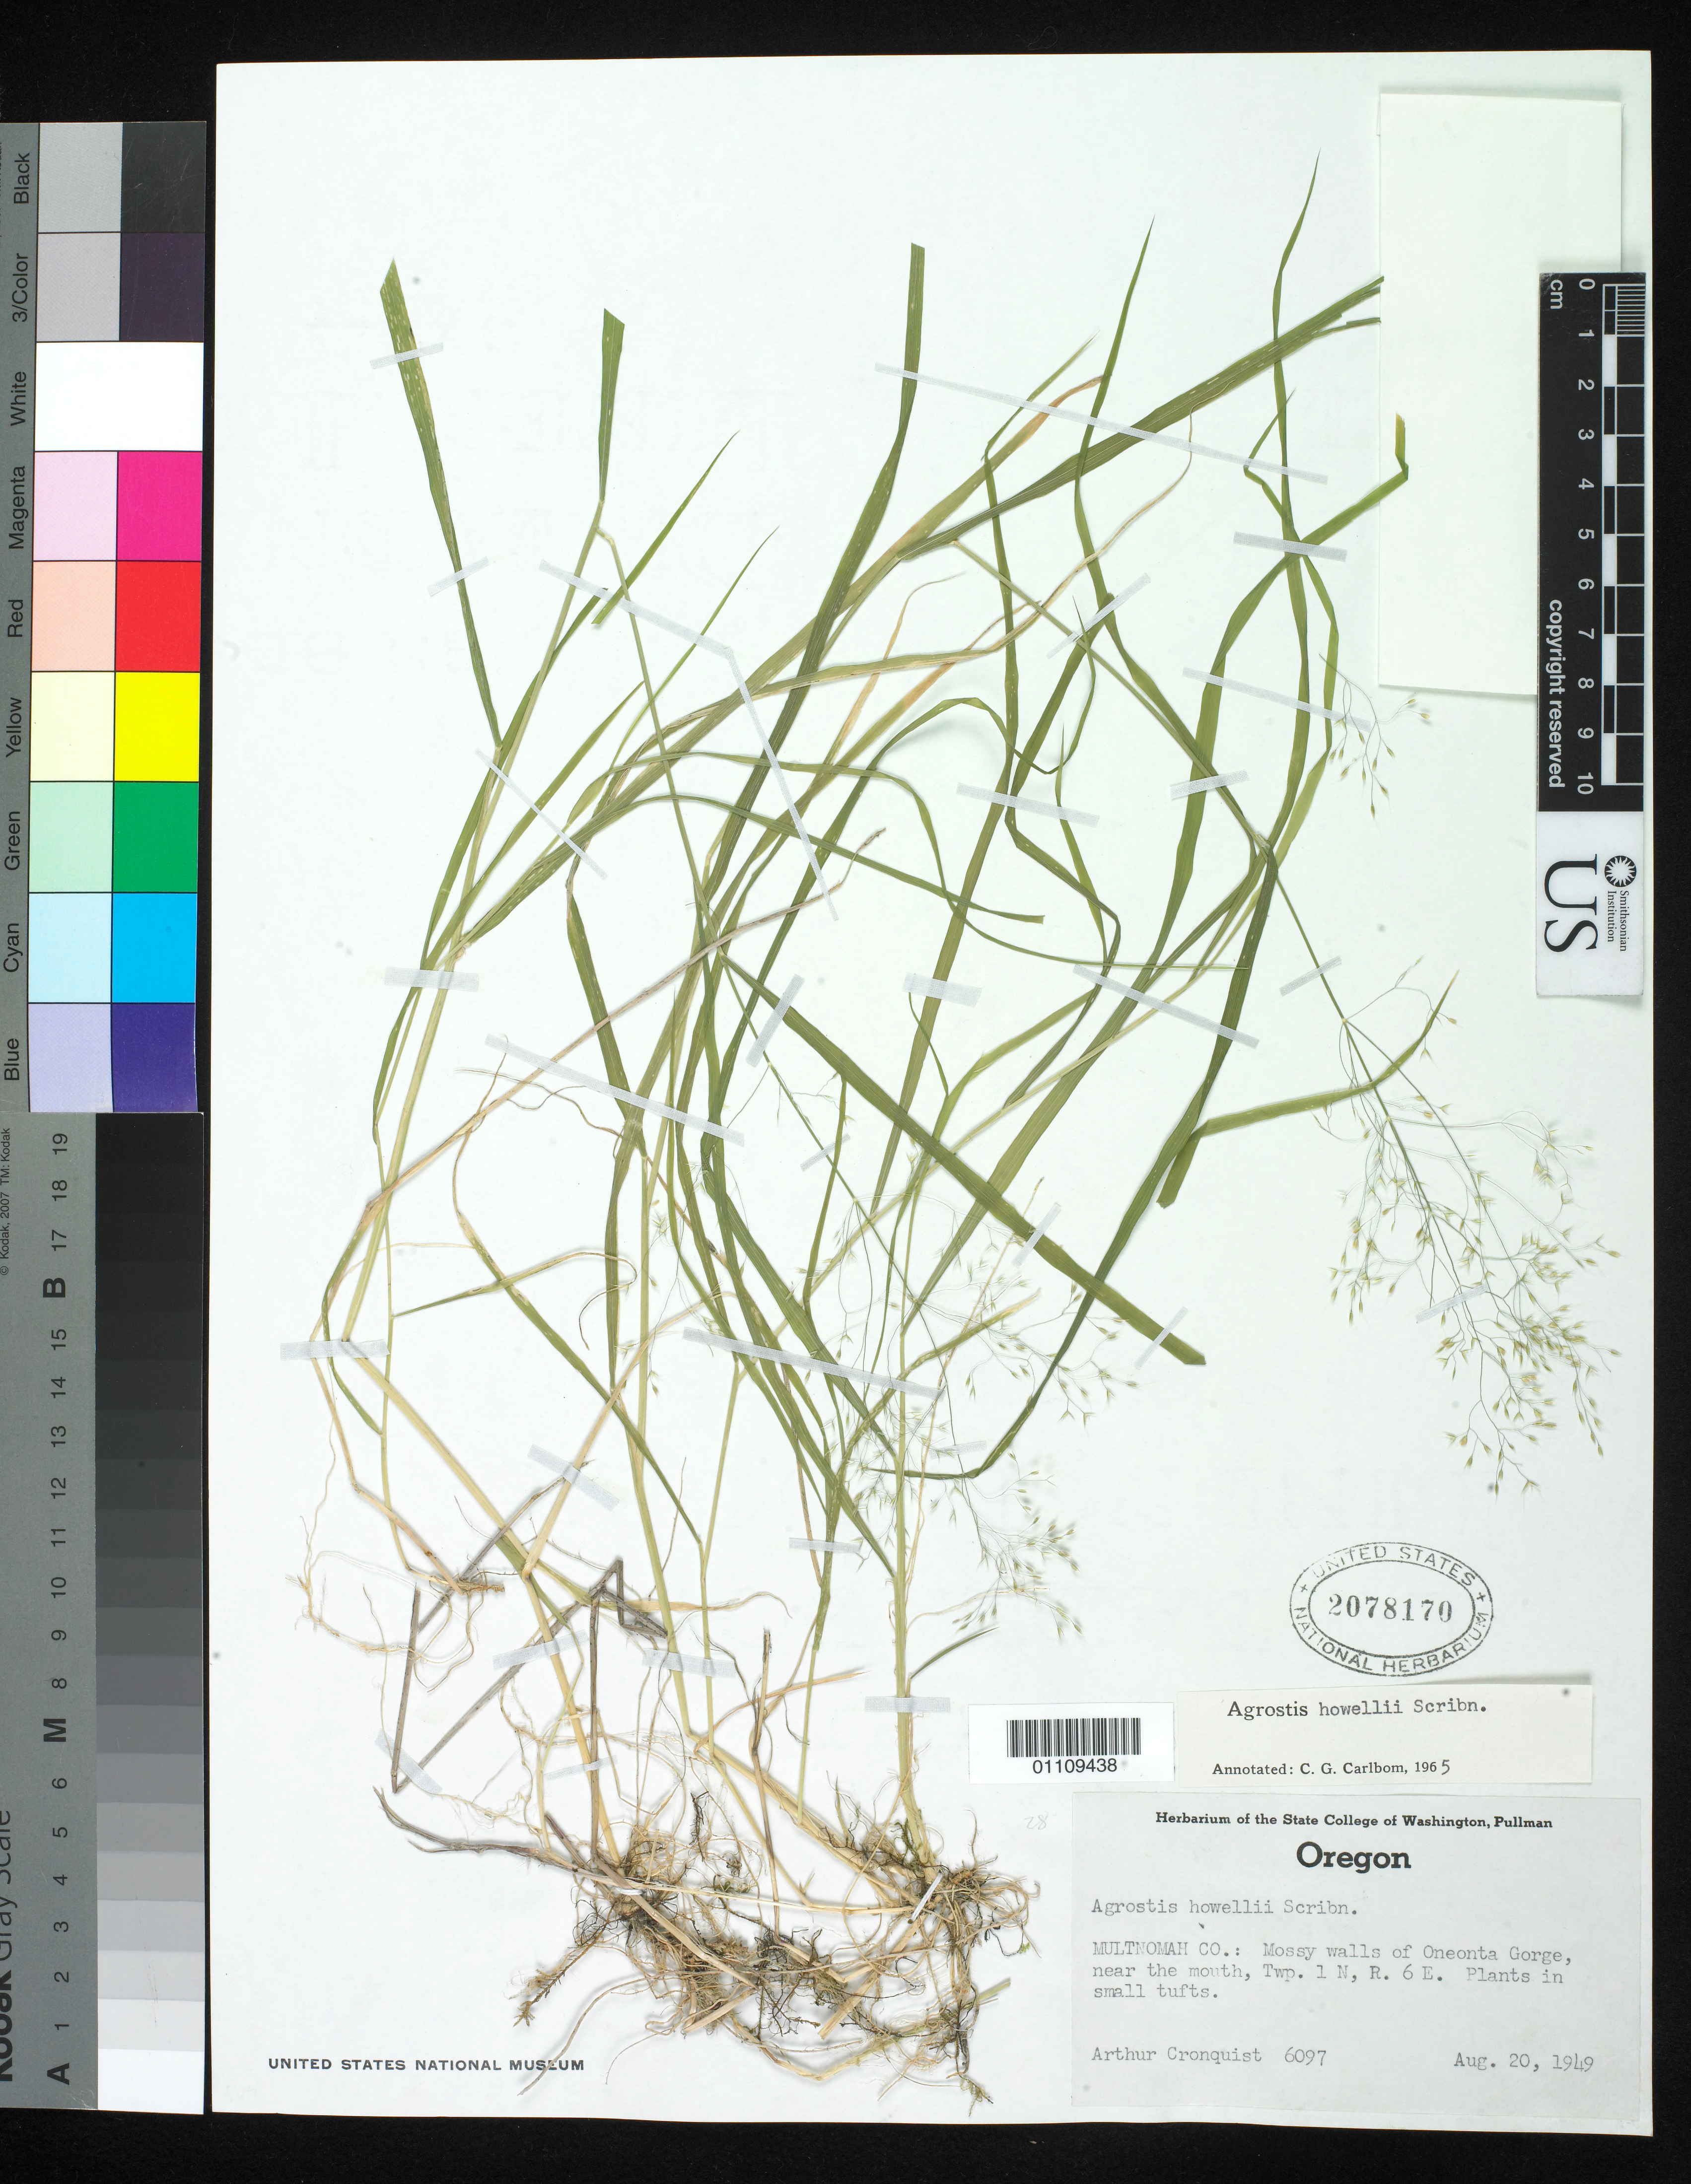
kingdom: Plantae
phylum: Tracheophyta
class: Liliopsida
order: Poales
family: Poaceae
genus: Agrostis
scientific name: Agrostis howellii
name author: Scribn.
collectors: A. J. Cronquist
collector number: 6097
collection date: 1921-08-09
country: United States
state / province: Oregon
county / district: Multnomah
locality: Oneonta Gorge, near the mouth, Twp. 1 N, R6E.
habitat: in small tufts.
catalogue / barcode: US 2078170